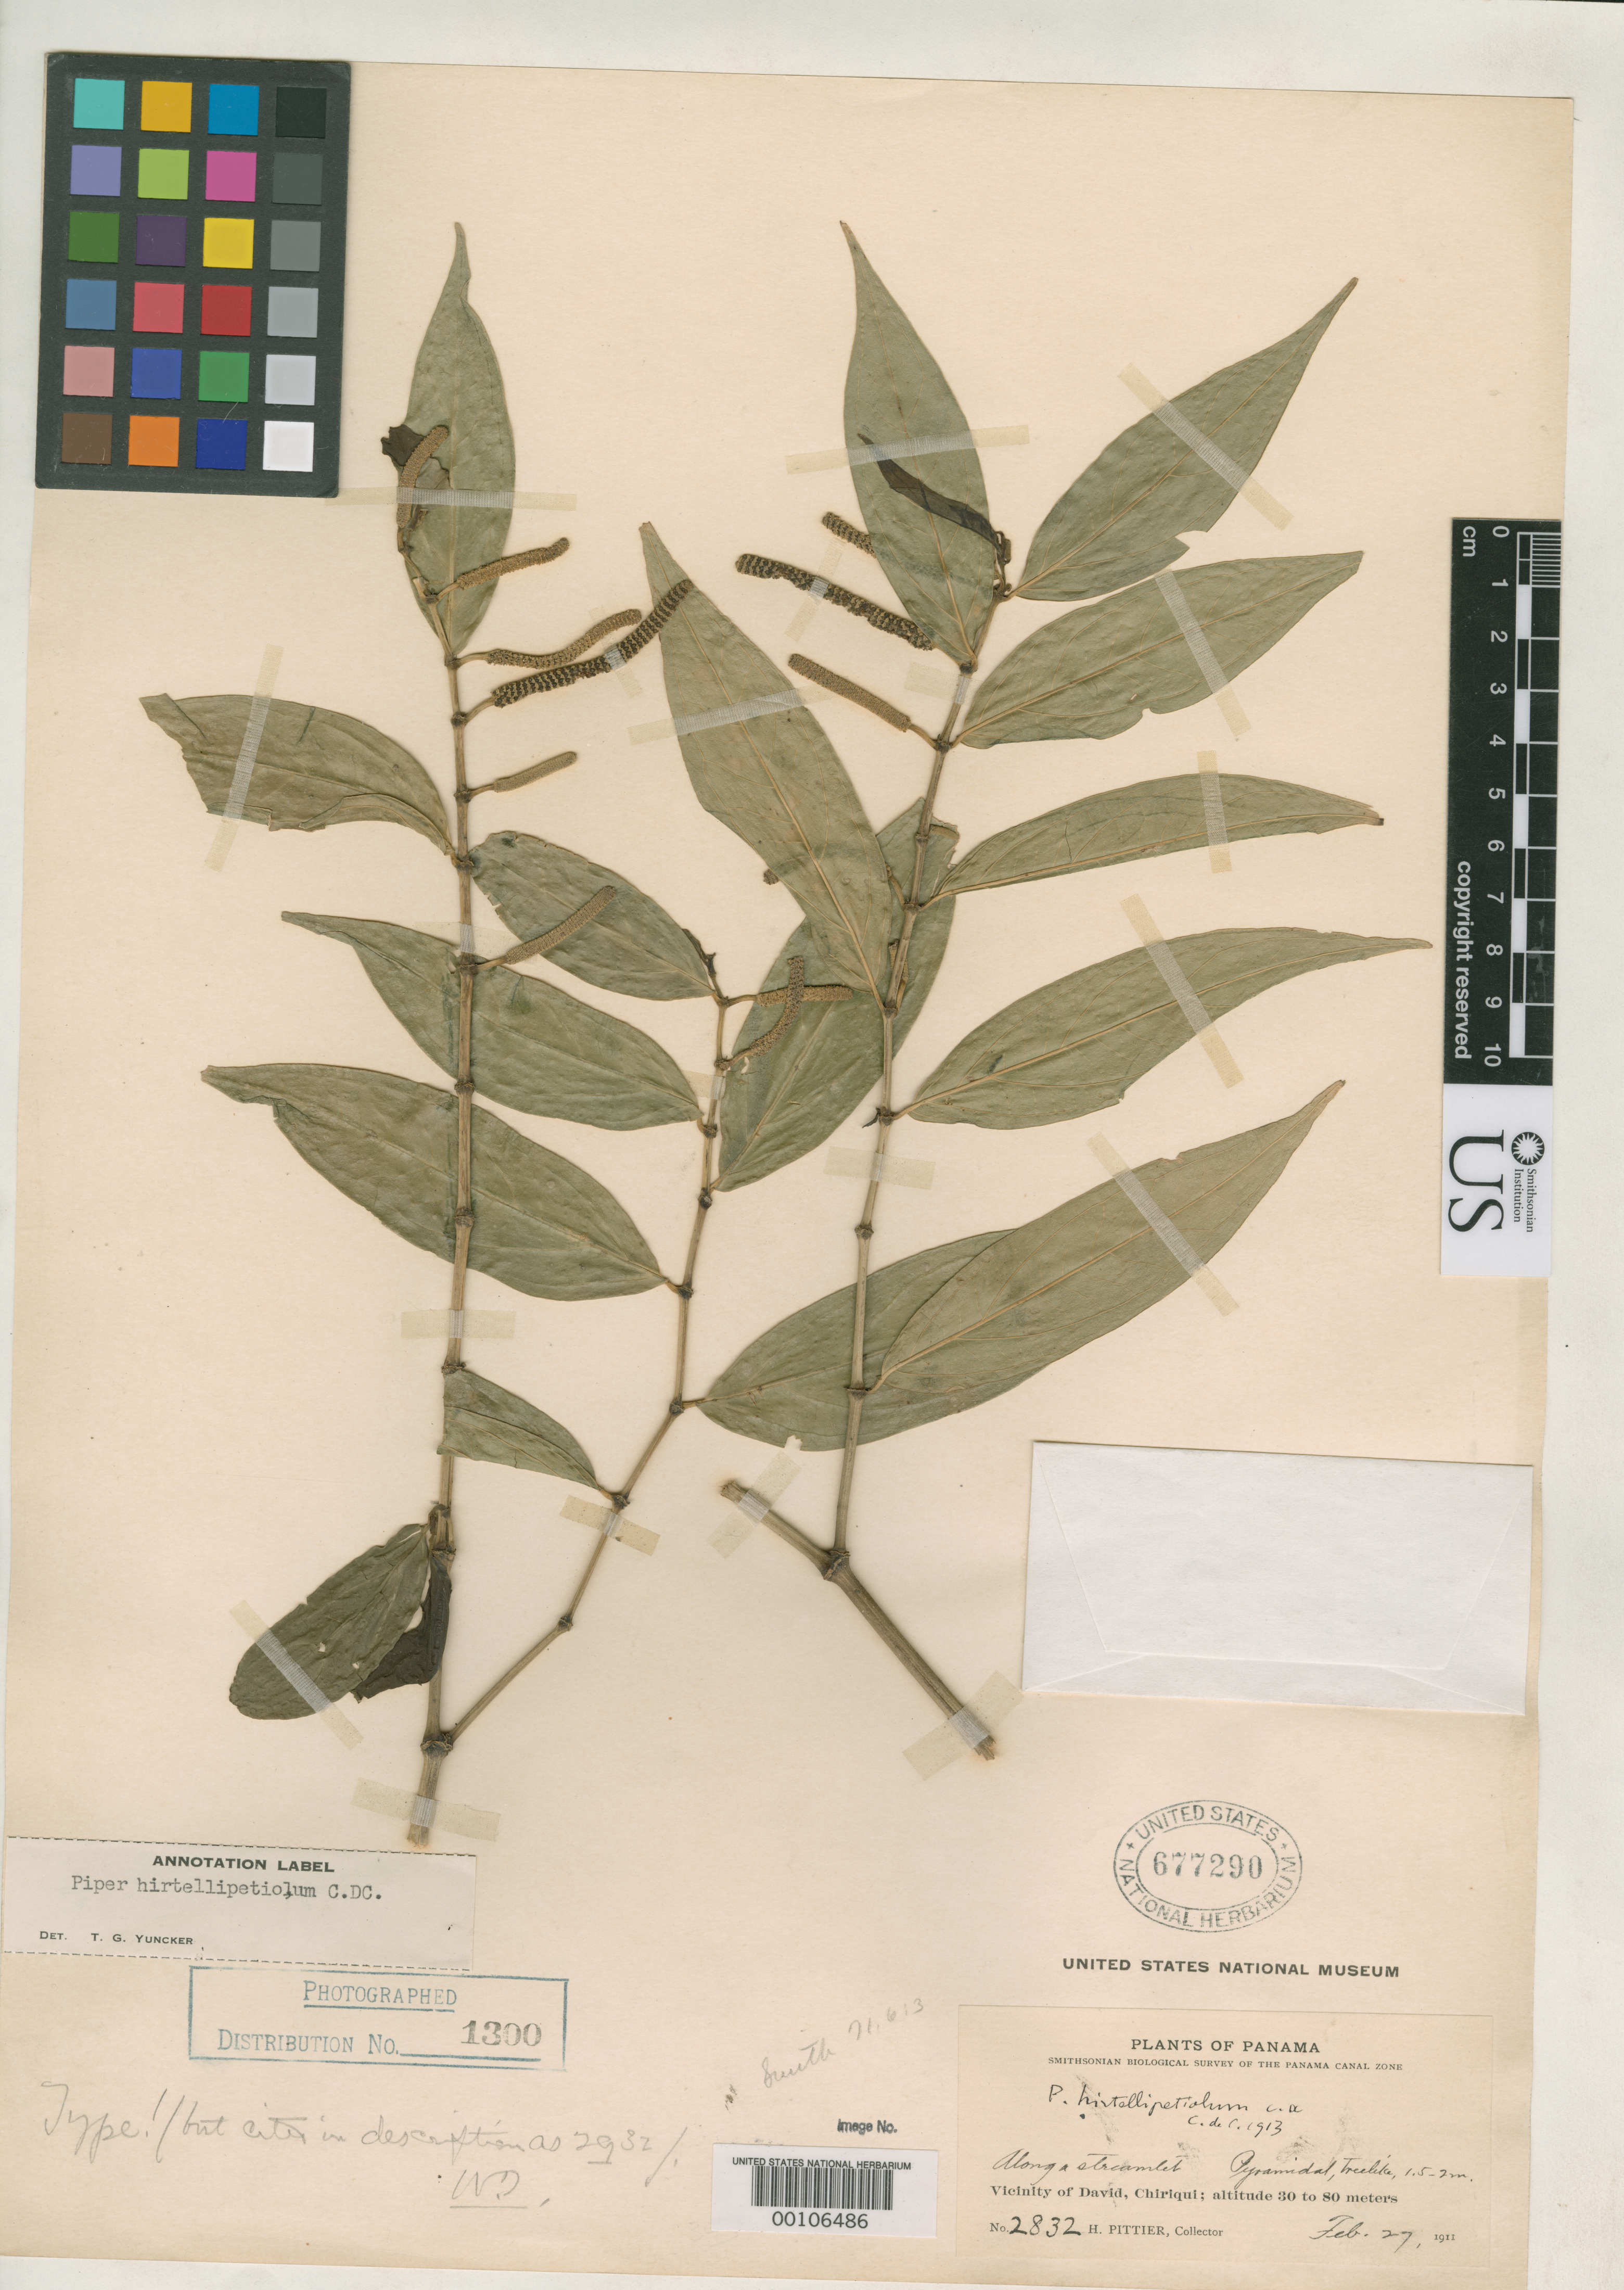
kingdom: Plantae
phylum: Tracheophyta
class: Magnoliopsida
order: Piperales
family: Piperaceae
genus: Piper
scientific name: Piper hirtellipetiolum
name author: C. DC.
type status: Possible Holotype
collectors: H. F. Pittier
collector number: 2932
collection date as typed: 27 Feb 1911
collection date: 1911-02-27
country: Panama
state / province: Chiriquí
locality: Vicinity of David.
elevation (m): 30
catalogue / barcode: US 677290